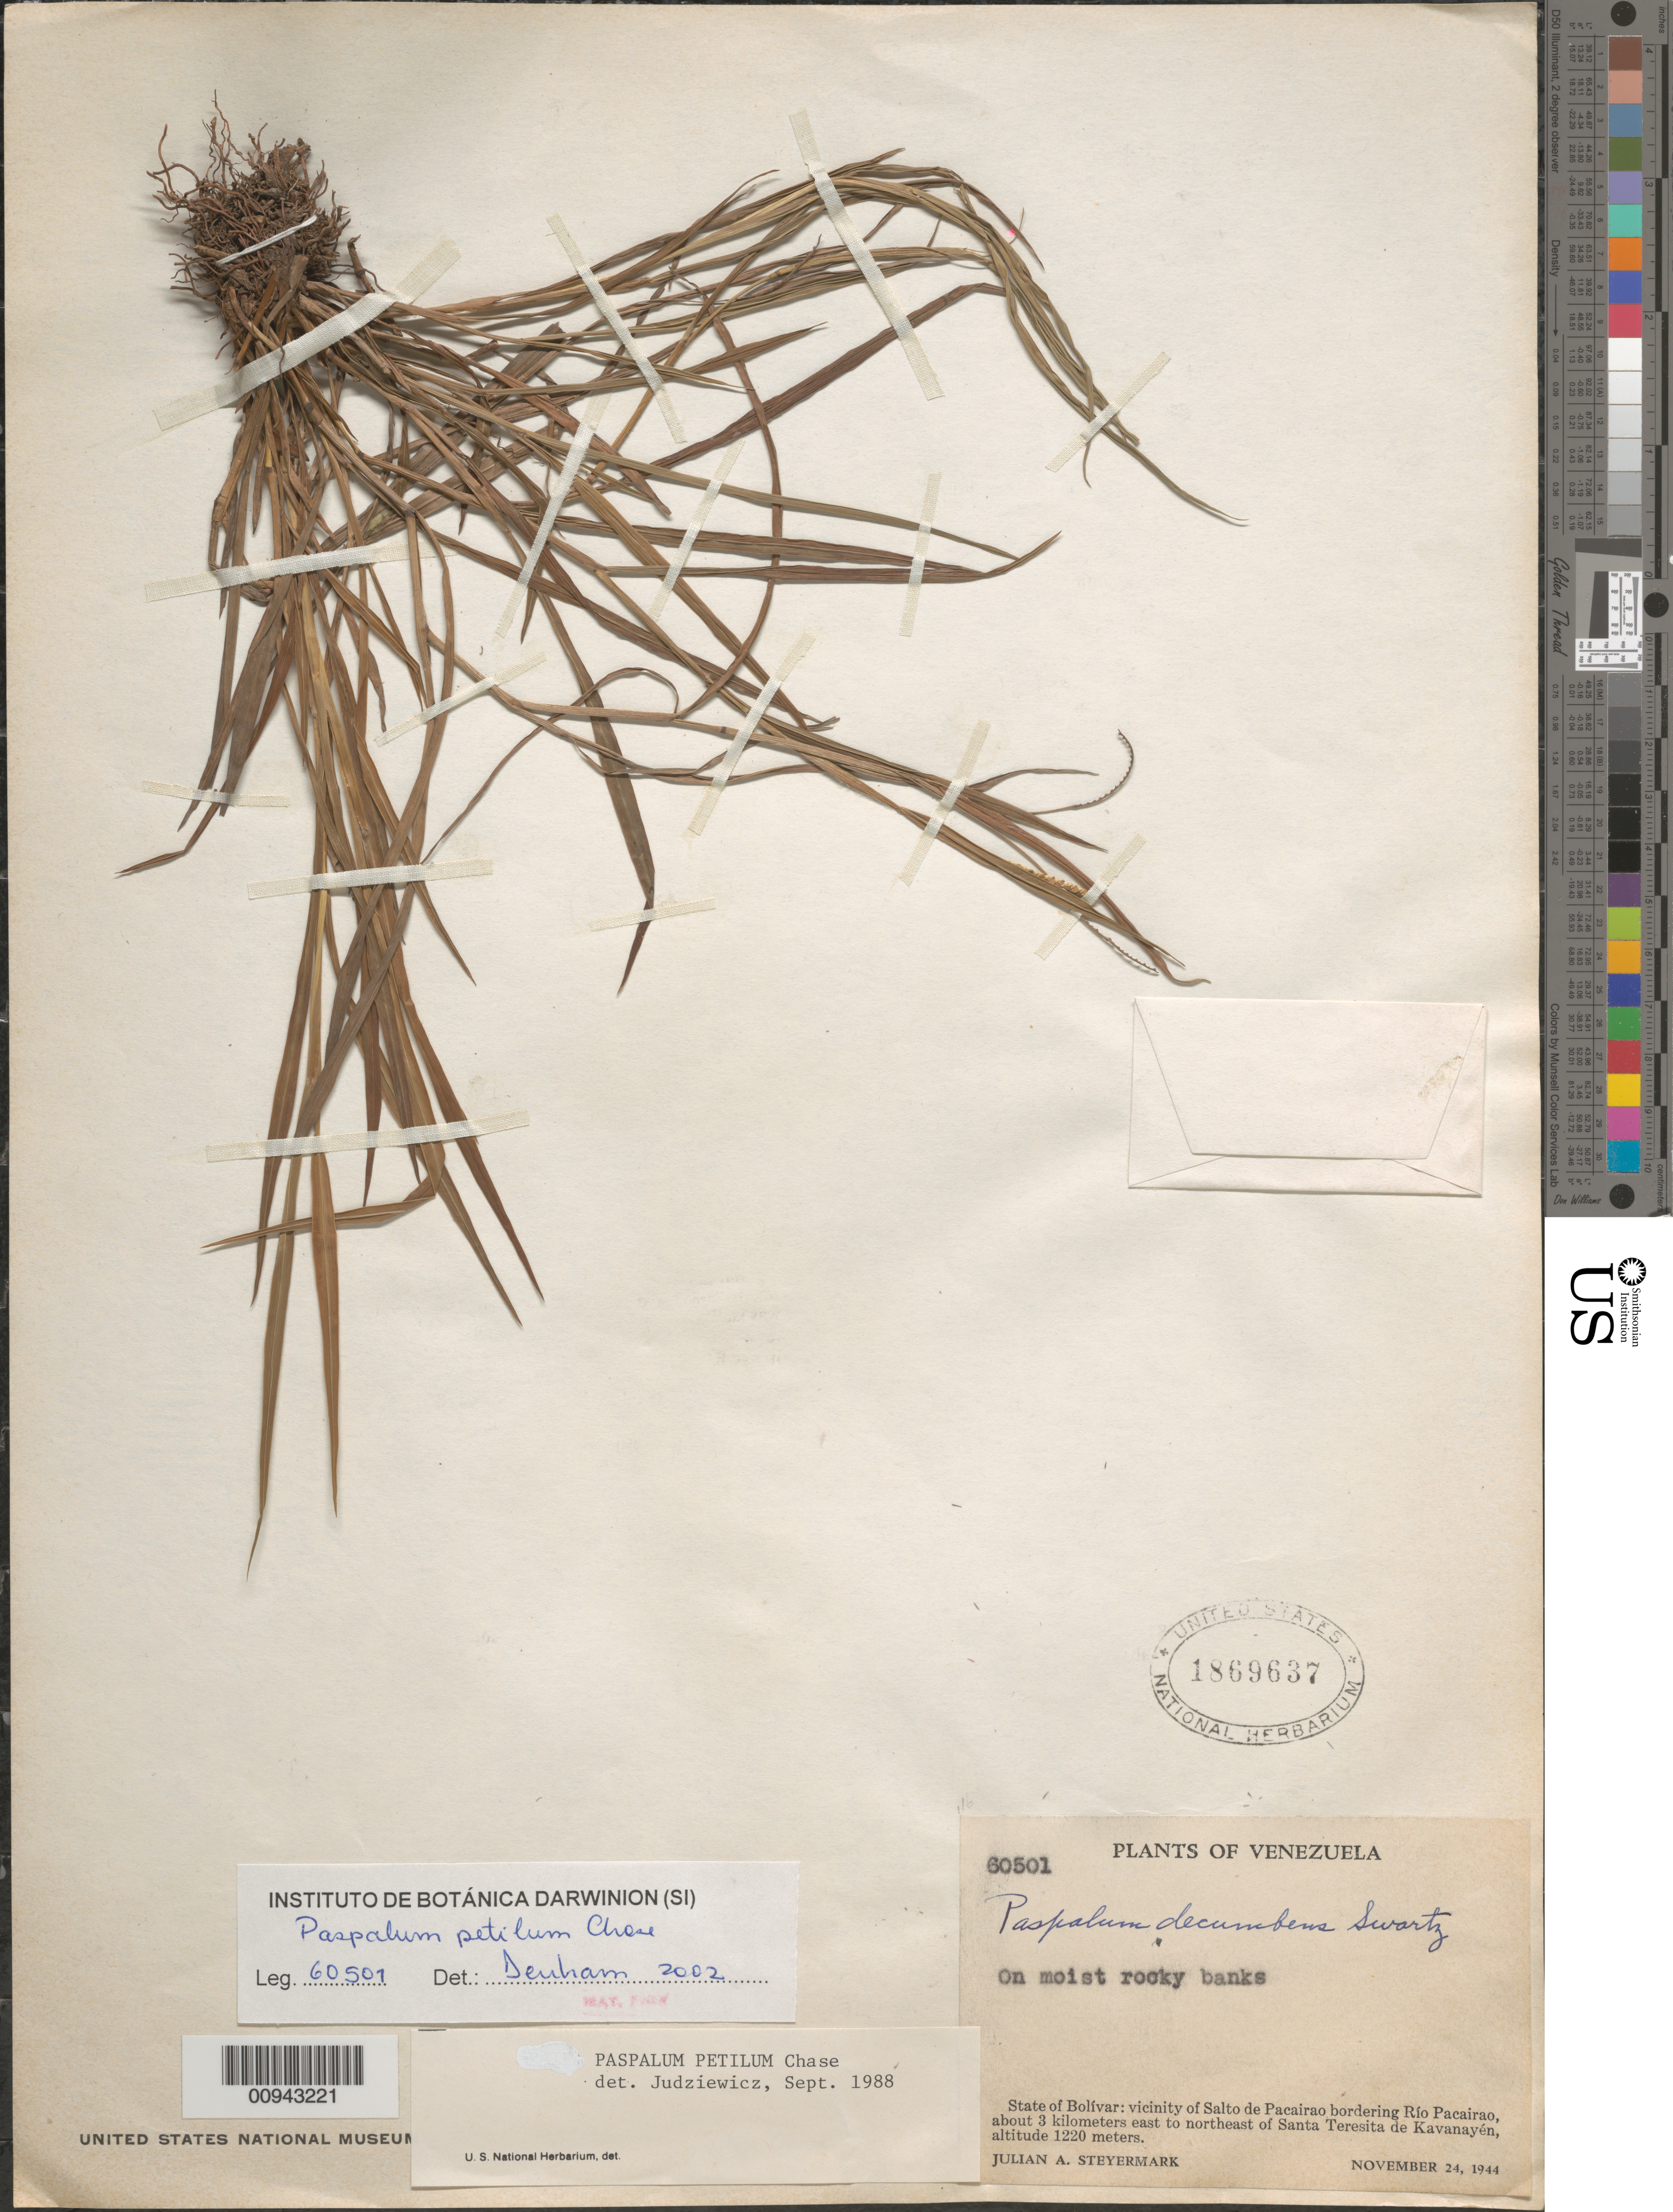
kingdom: Plantae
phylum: Tracheophyta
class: Liliopsida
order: Poales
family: Poaceae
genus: Paspalum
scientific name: Paspalum petilum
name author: Chase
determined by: Dehman, --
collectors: J. Steyermark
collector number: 60501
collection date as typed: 24-Nov-44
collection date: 1944-11-24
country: Venezuela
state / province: Bolívar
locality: Salto Pacairao, along Río Pacairao, 3 km E-NE of Santa Teresita de Kavanayén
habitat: Moist rocky banks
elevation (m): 1220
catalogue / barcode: US 1869637